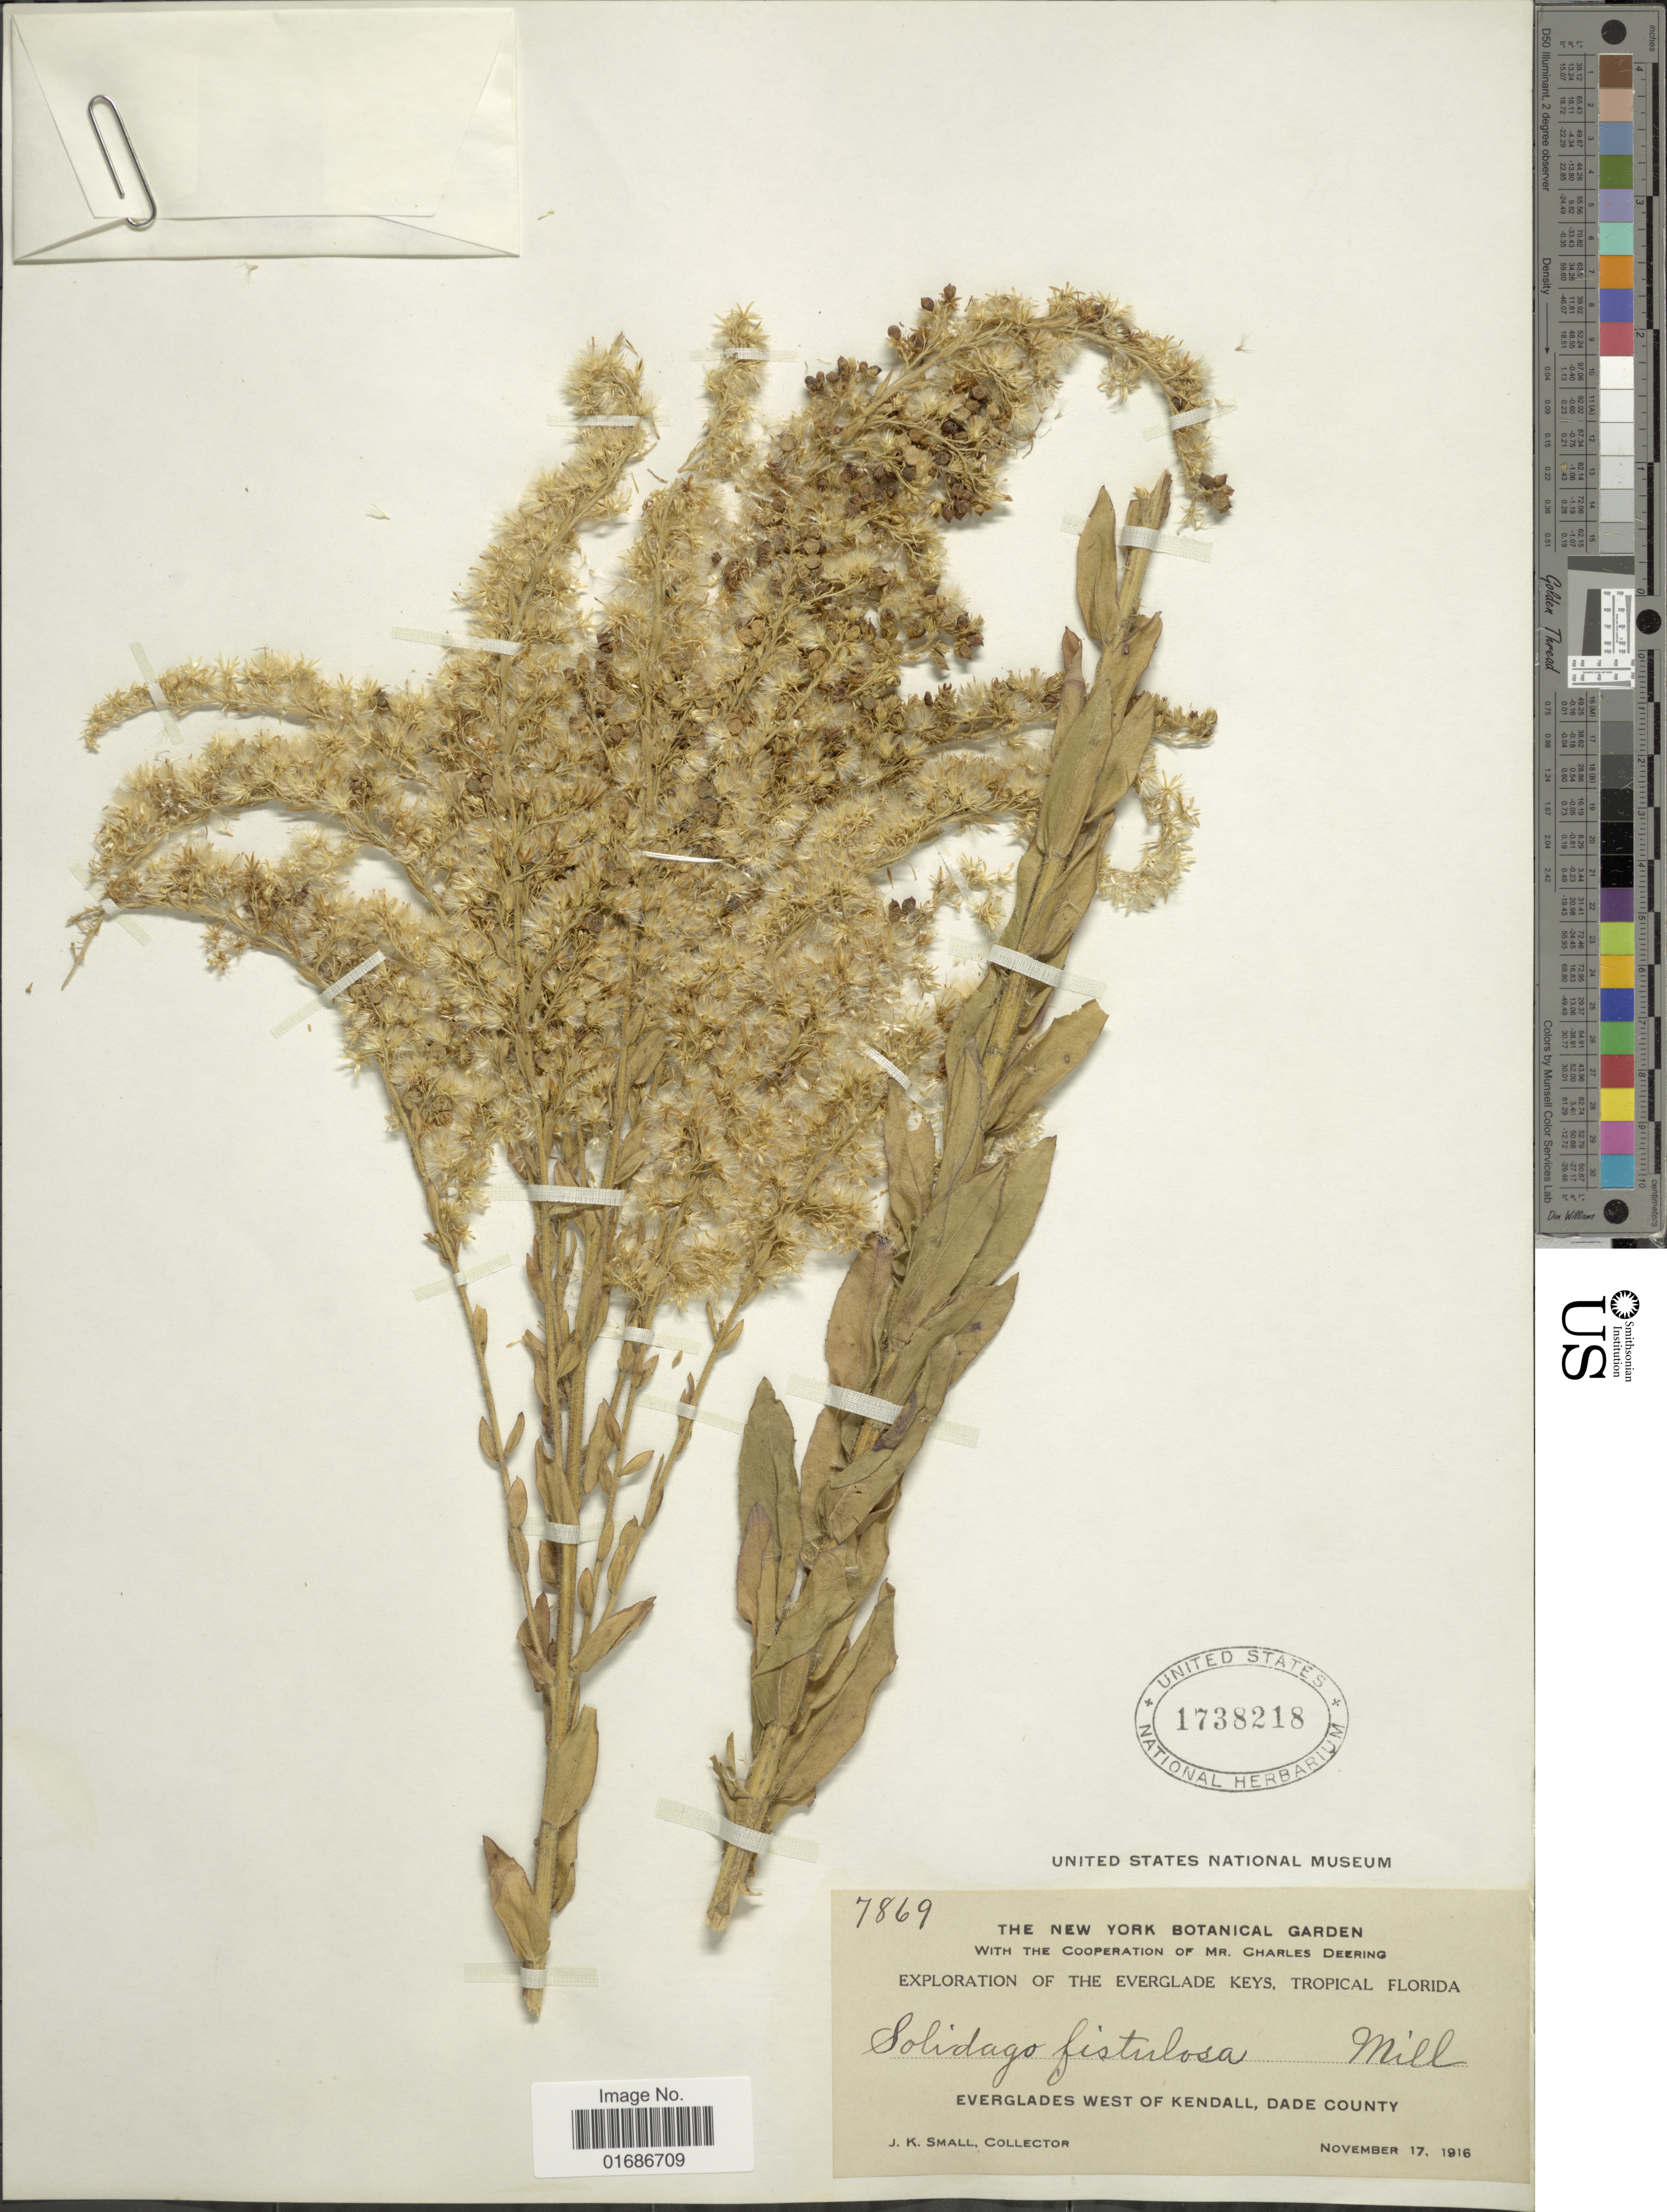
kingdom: Plantae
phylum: Tracheophyta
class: Magnoliopsida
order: Asterales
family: Asteraceae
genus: Solidago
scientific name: Solidago fistulosa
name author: Mill.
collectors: J. K. Small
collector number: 7869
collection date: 1916-11-17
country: United States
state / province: Florida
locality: The Everglade Keys, Tropical Florida, Everglades West of Kendall, Dade County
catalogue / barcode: US 1738218